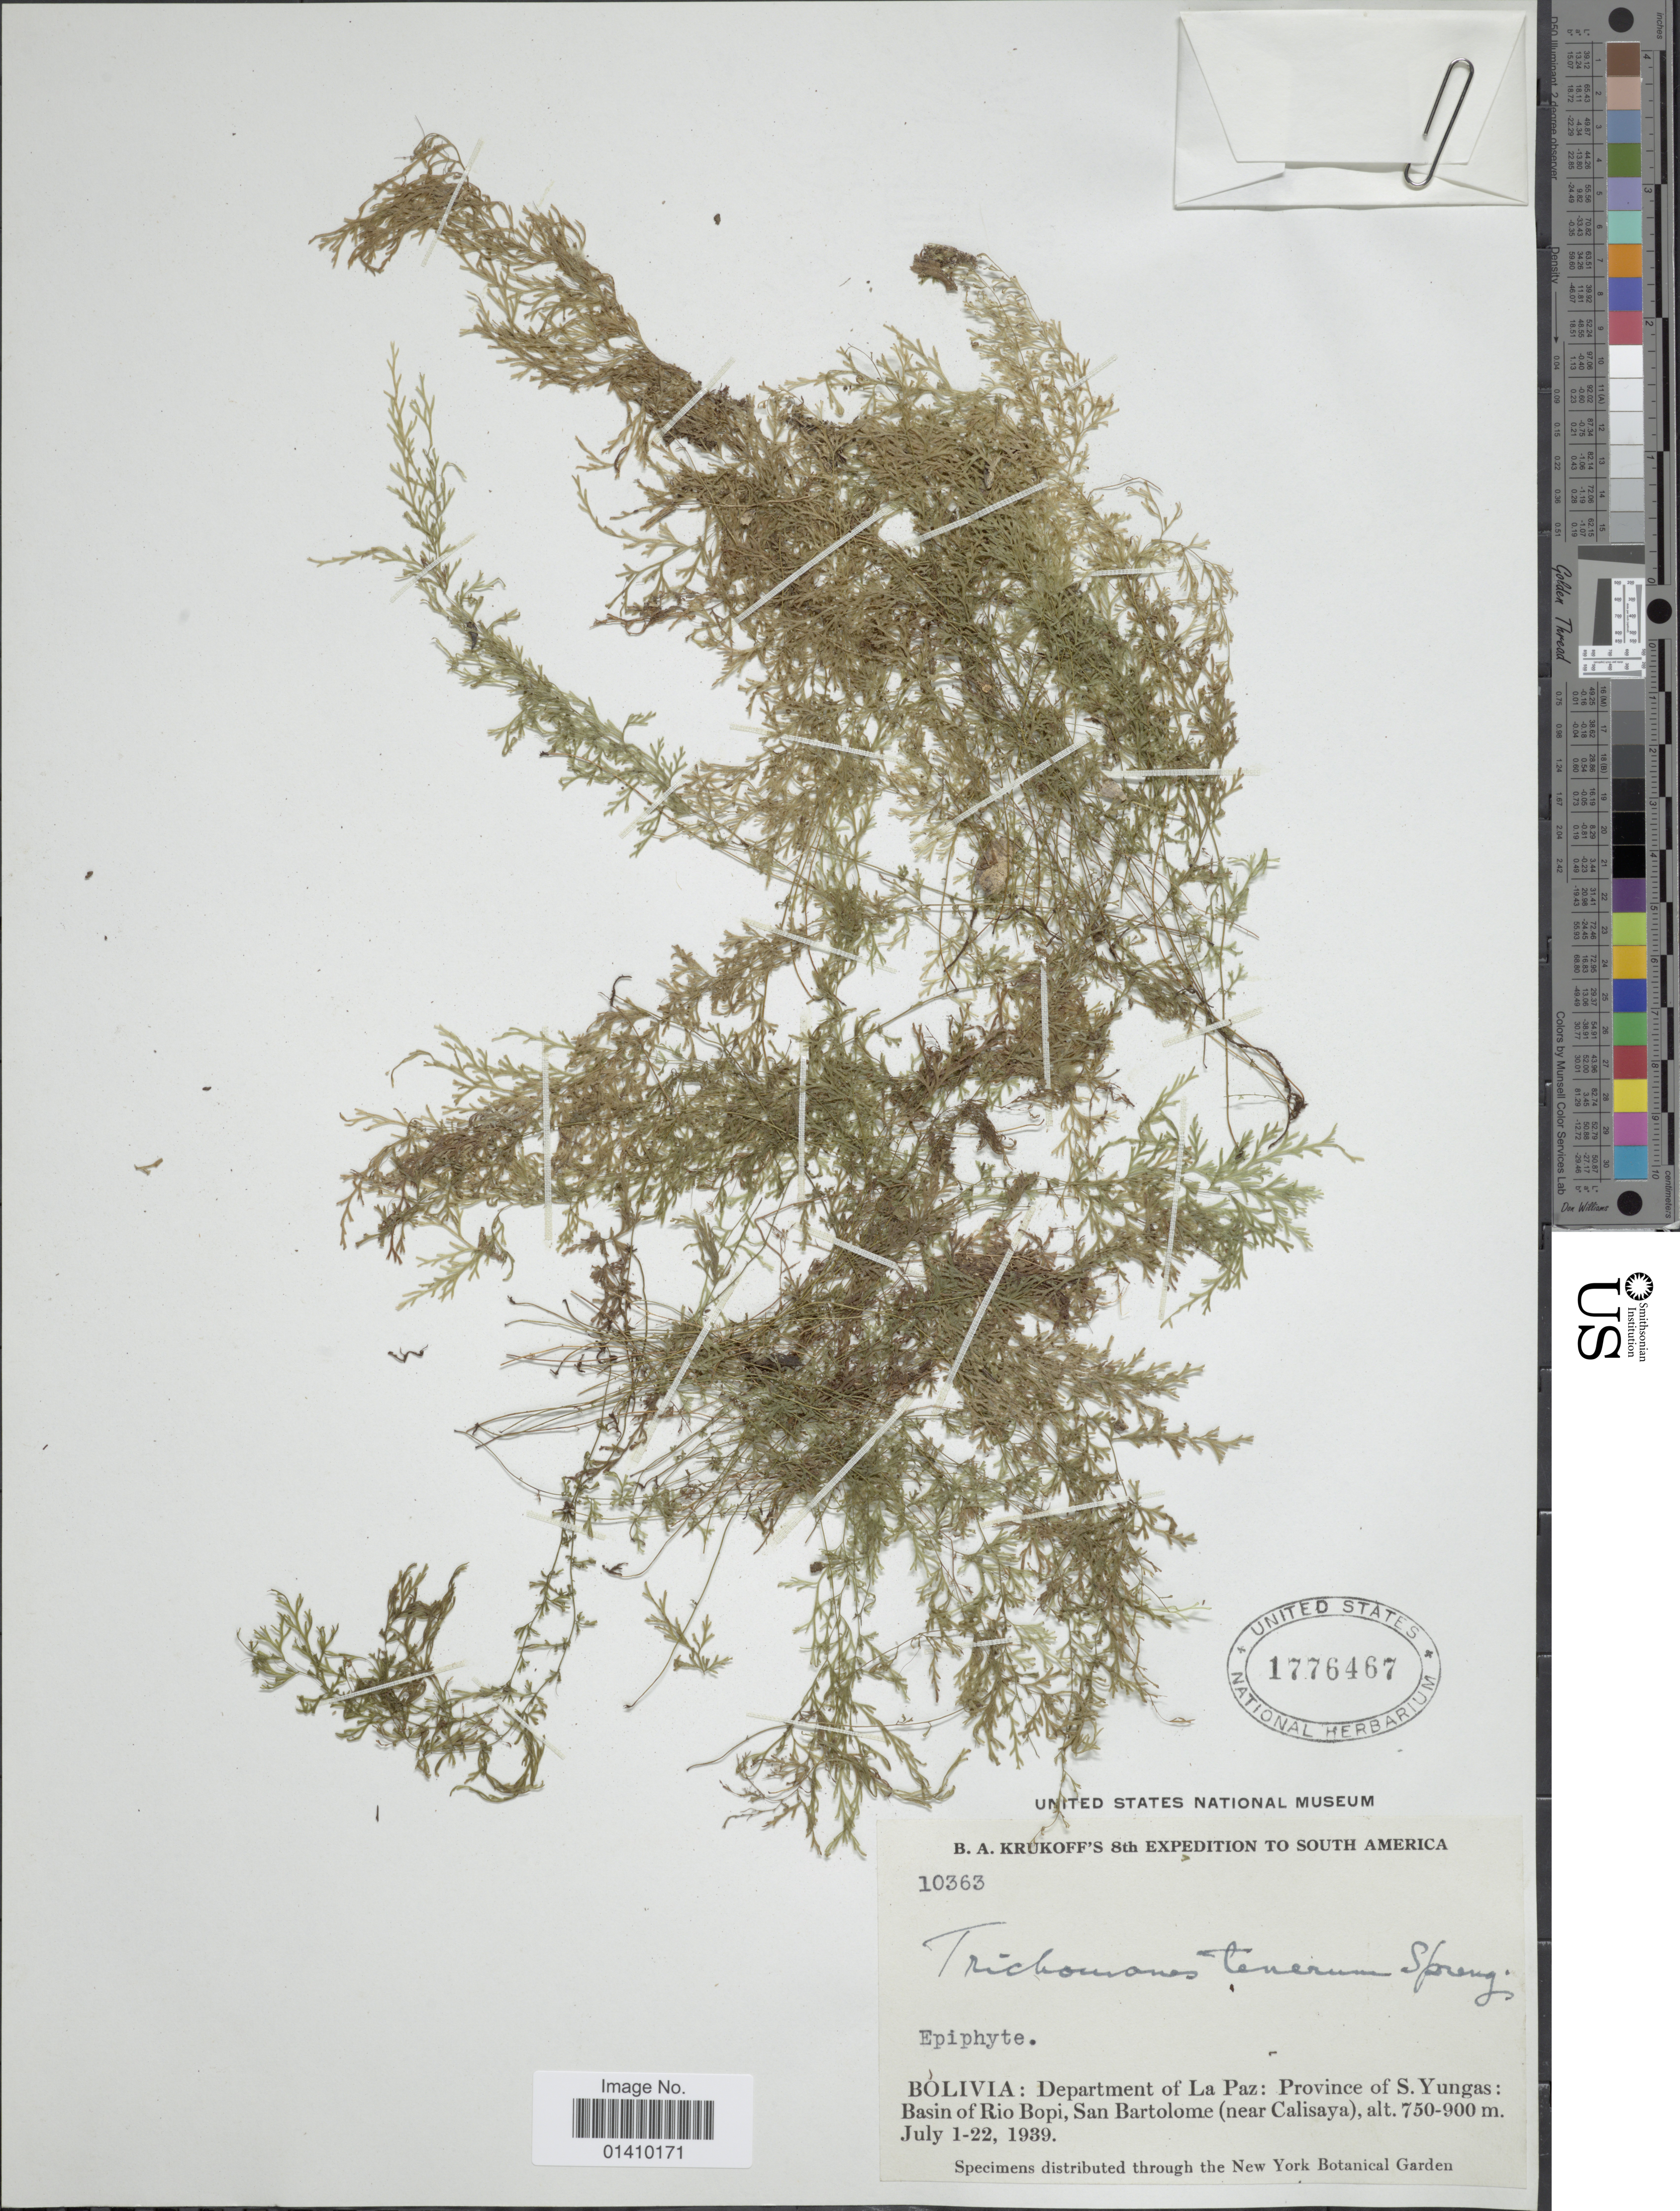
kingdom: Plantae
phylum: Tracheophyta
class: Polypodiopsida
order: Hymenophyllales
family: Hymenophyllaceae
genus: Polyphlebium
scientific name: Polyphlebium angustatum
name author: (Carmich.) Ebihara & Dubuisson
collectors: B. A. Krukoff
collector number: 10363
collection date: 1939-07-01/1939-07-22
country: Bolivia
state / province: La Paz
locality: Department of La Paz: Province of S. Yungas: Basin of Rio Bopi, San Bartolome (near Calisaya)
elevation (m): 750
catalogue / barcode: US 1776467